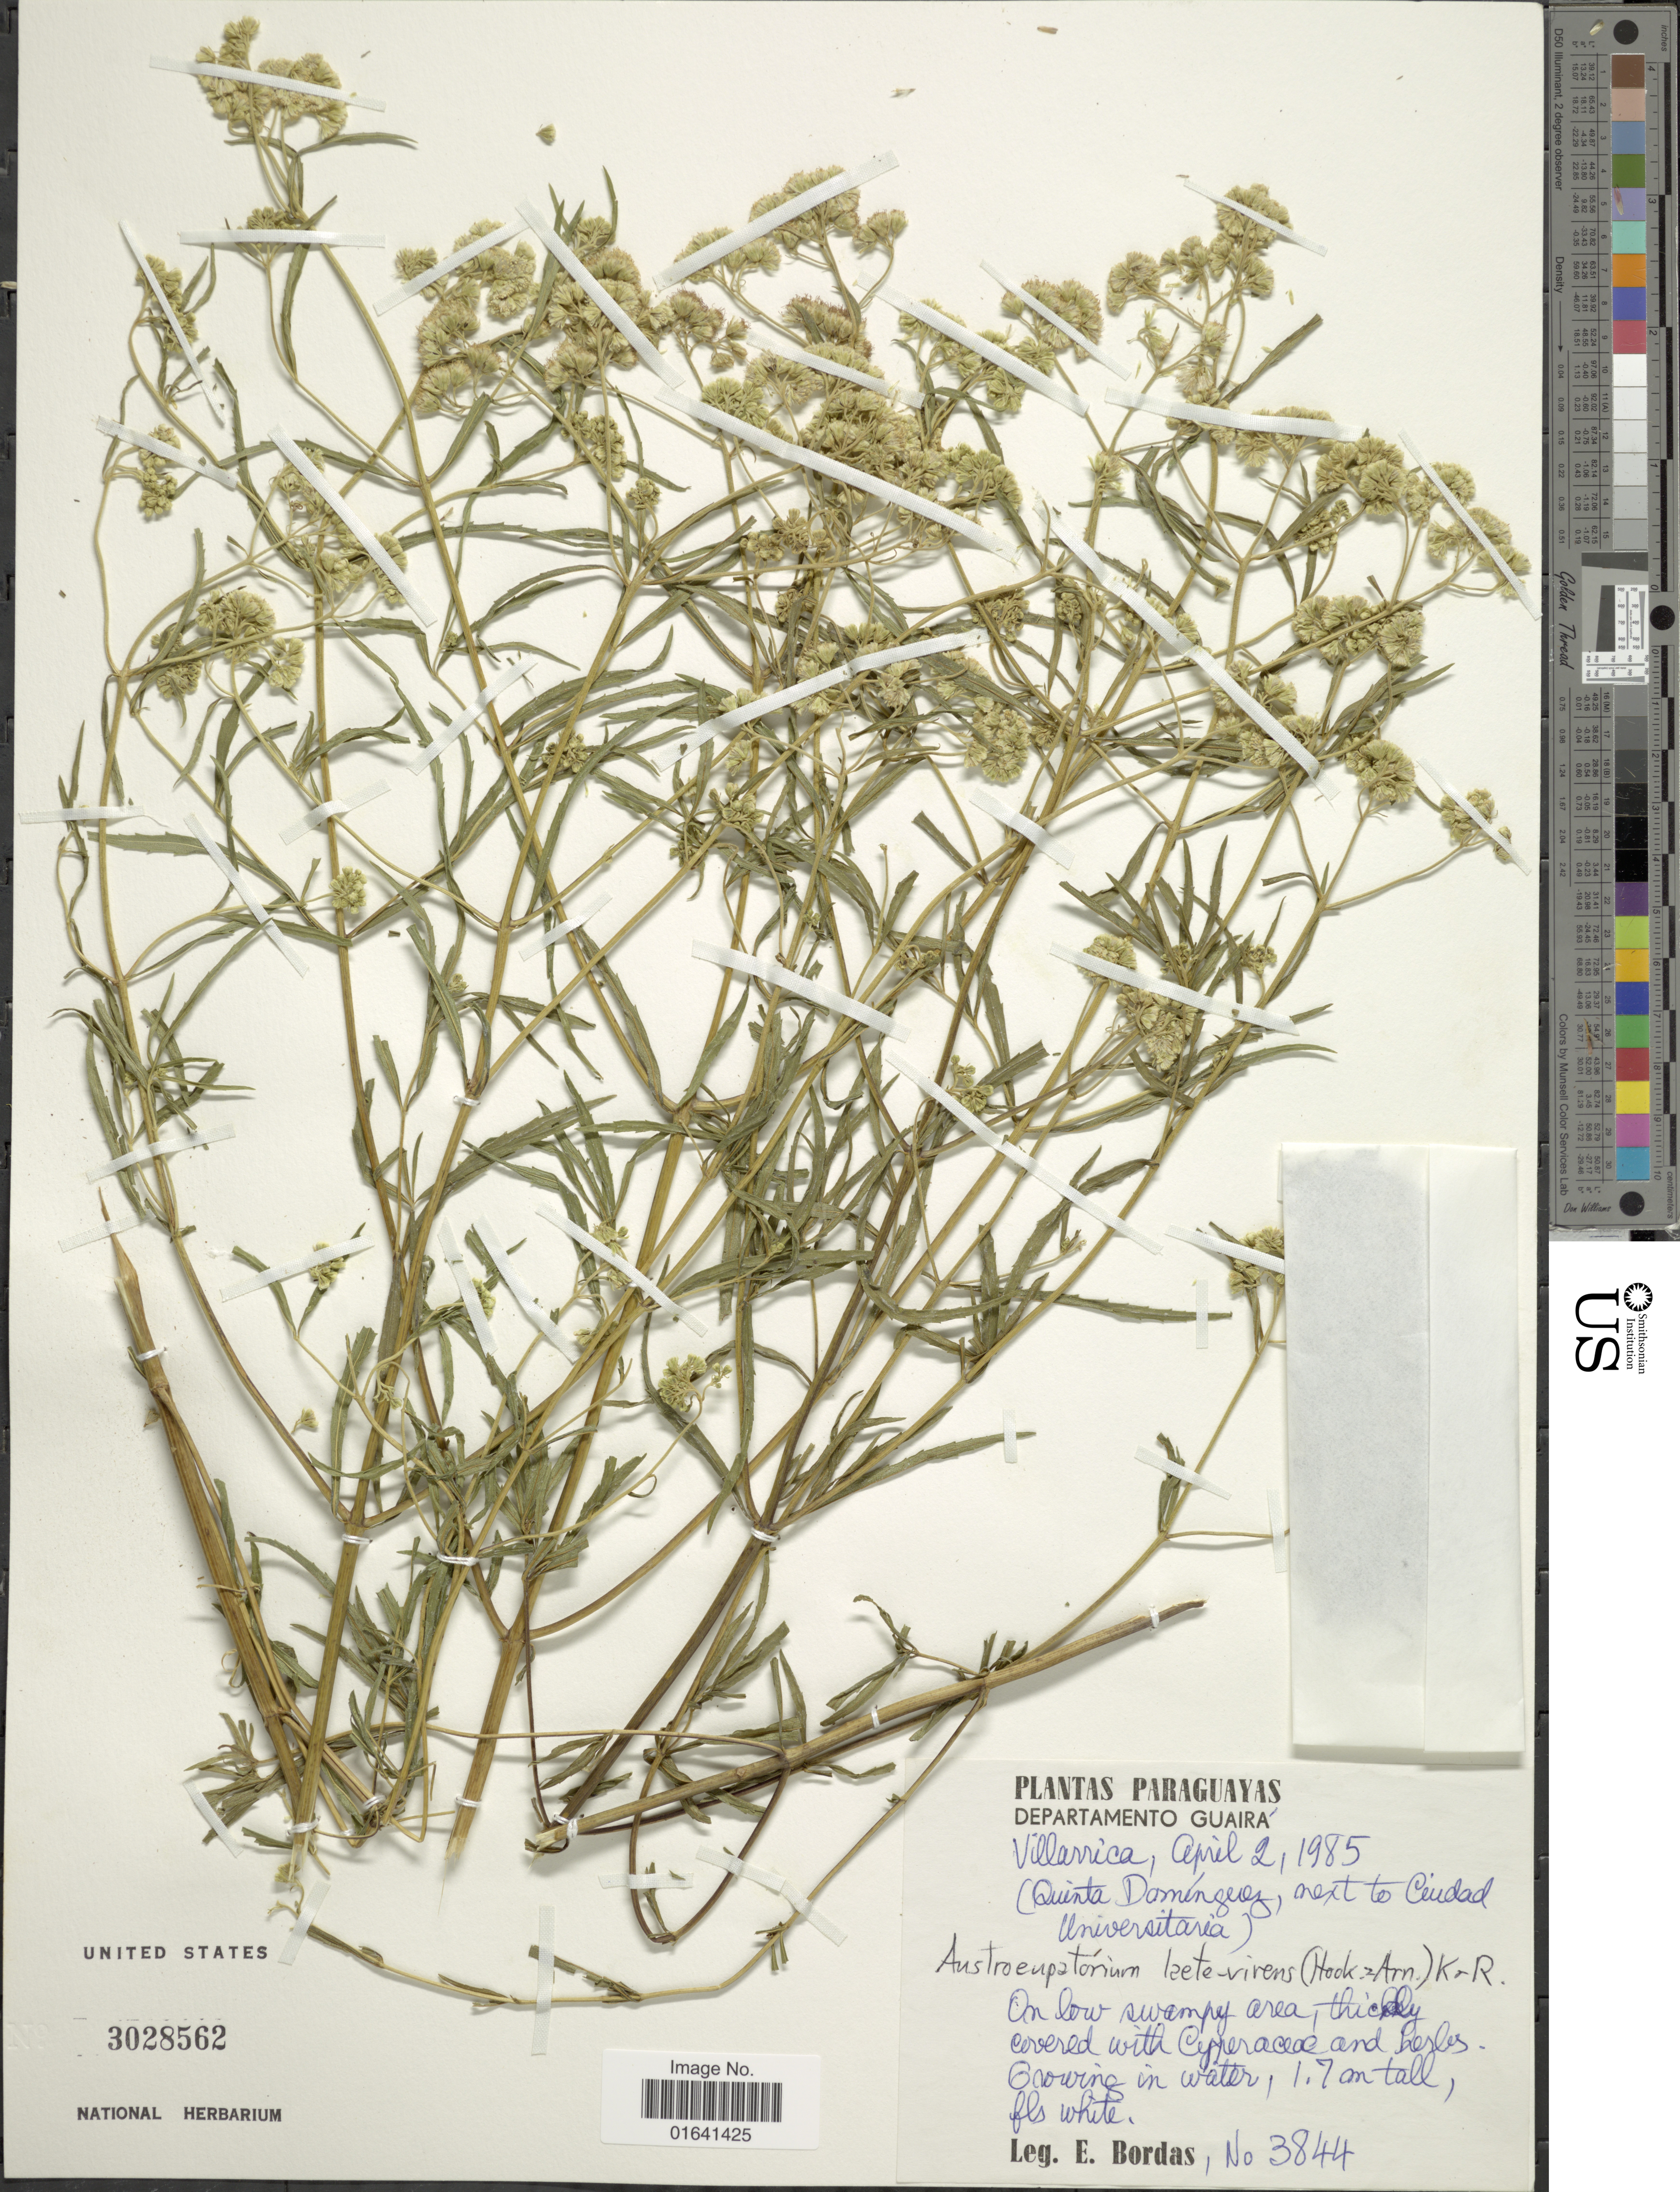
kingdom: Plantae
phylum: Tracheophyta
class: Magnoliopsida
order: Asterales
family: Asteraceae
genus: Austroeupatorium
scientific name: Austroeupatorium laete-virens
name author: (Hook. & Arn.) R.M. King & H. Rob.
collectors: E. Bordas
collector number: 3844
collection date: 1985-04-02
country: Paraguay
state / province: Guaira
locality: Departamento Guaita, Villarica, (Quinta Domínguez, nx to Coudad Universitaria)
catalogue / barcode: US 3028562